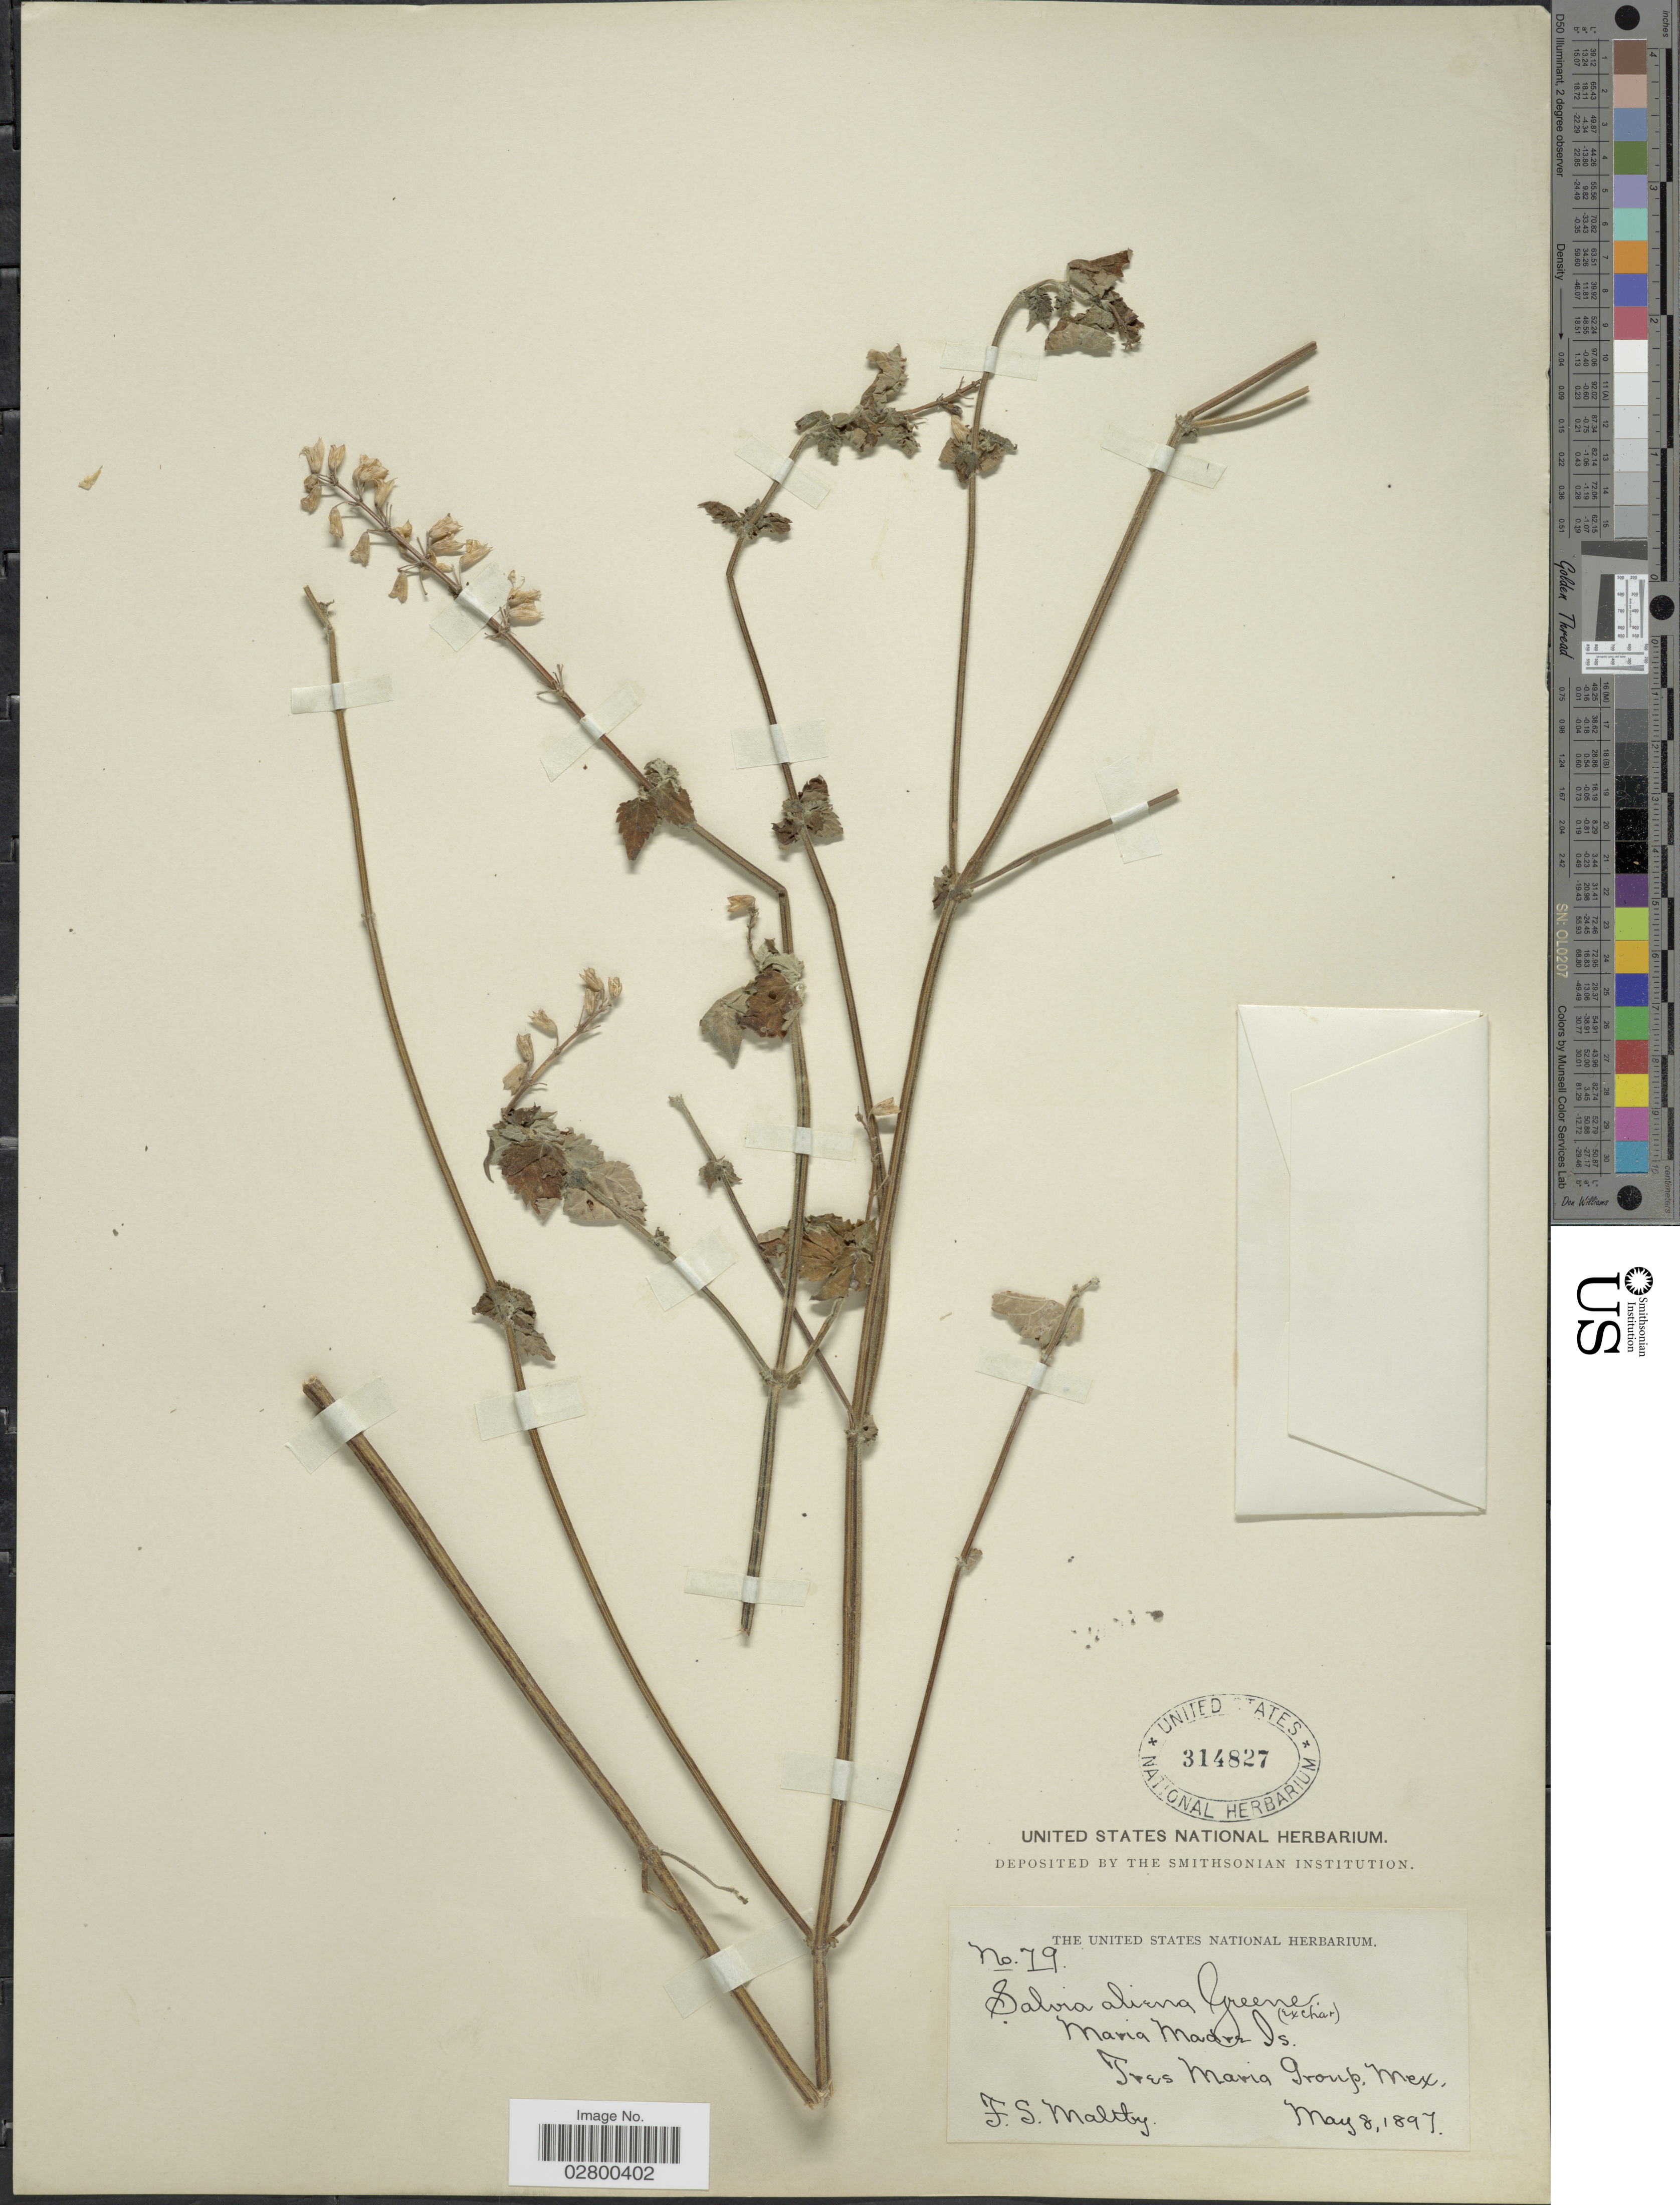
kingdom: Plantae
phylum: Tracheophyta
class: Magnoliopsida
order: Lamiales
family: Lamiaceae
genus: Salvia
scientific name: Salvia aliena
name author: Greene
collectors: F. S. Maltby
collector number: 79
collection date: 1897-05-08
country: Mexico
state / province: Nayarit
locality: Maria Madre Is., Tres Maria Group, Mex.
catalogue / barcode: US 314827